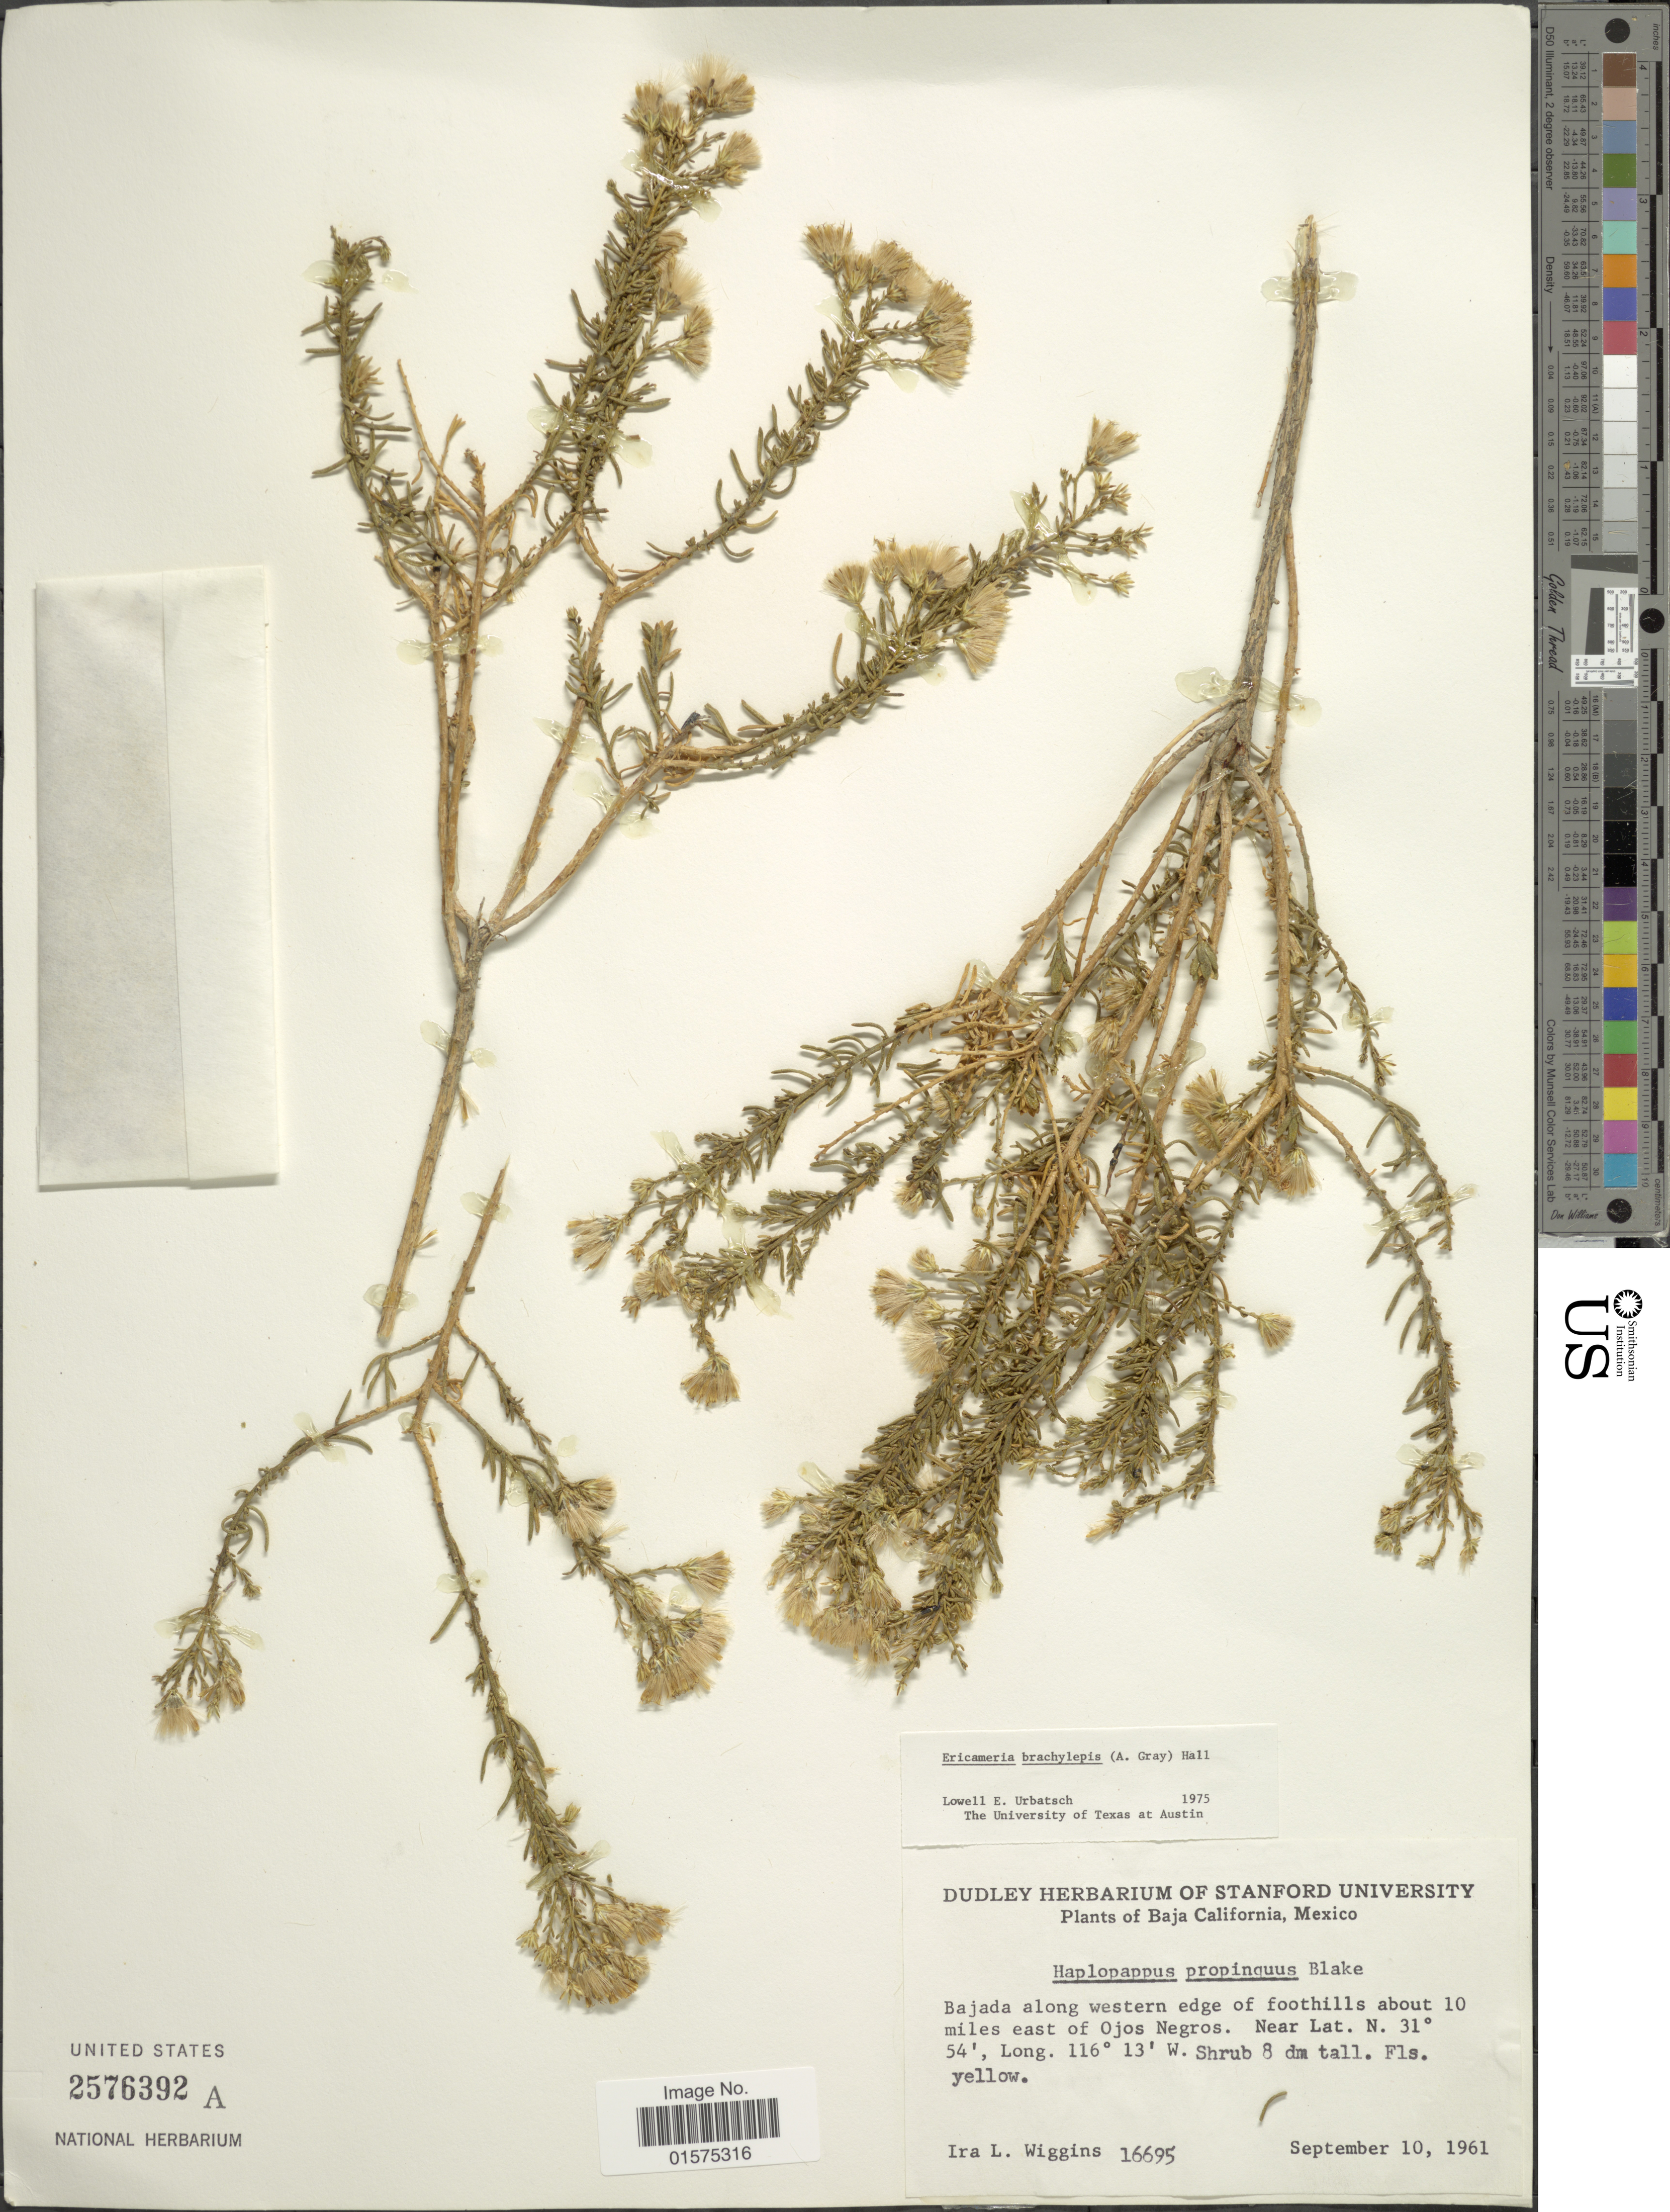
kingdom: Plantae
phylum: Tracheophyta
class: Magnoliopsida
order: Asterales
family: Asteraceae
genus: Ericameria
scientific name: Ericameria brachylepis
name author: (A. Gray) H.M. Hall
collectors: I. L. Wiggins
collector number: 16695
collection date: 1961-09-10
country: Mexico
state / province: Baja California Sur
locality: Bajada along western edge of foothills about 10 miles east of Ojos Negros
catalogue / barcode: US 2576392A